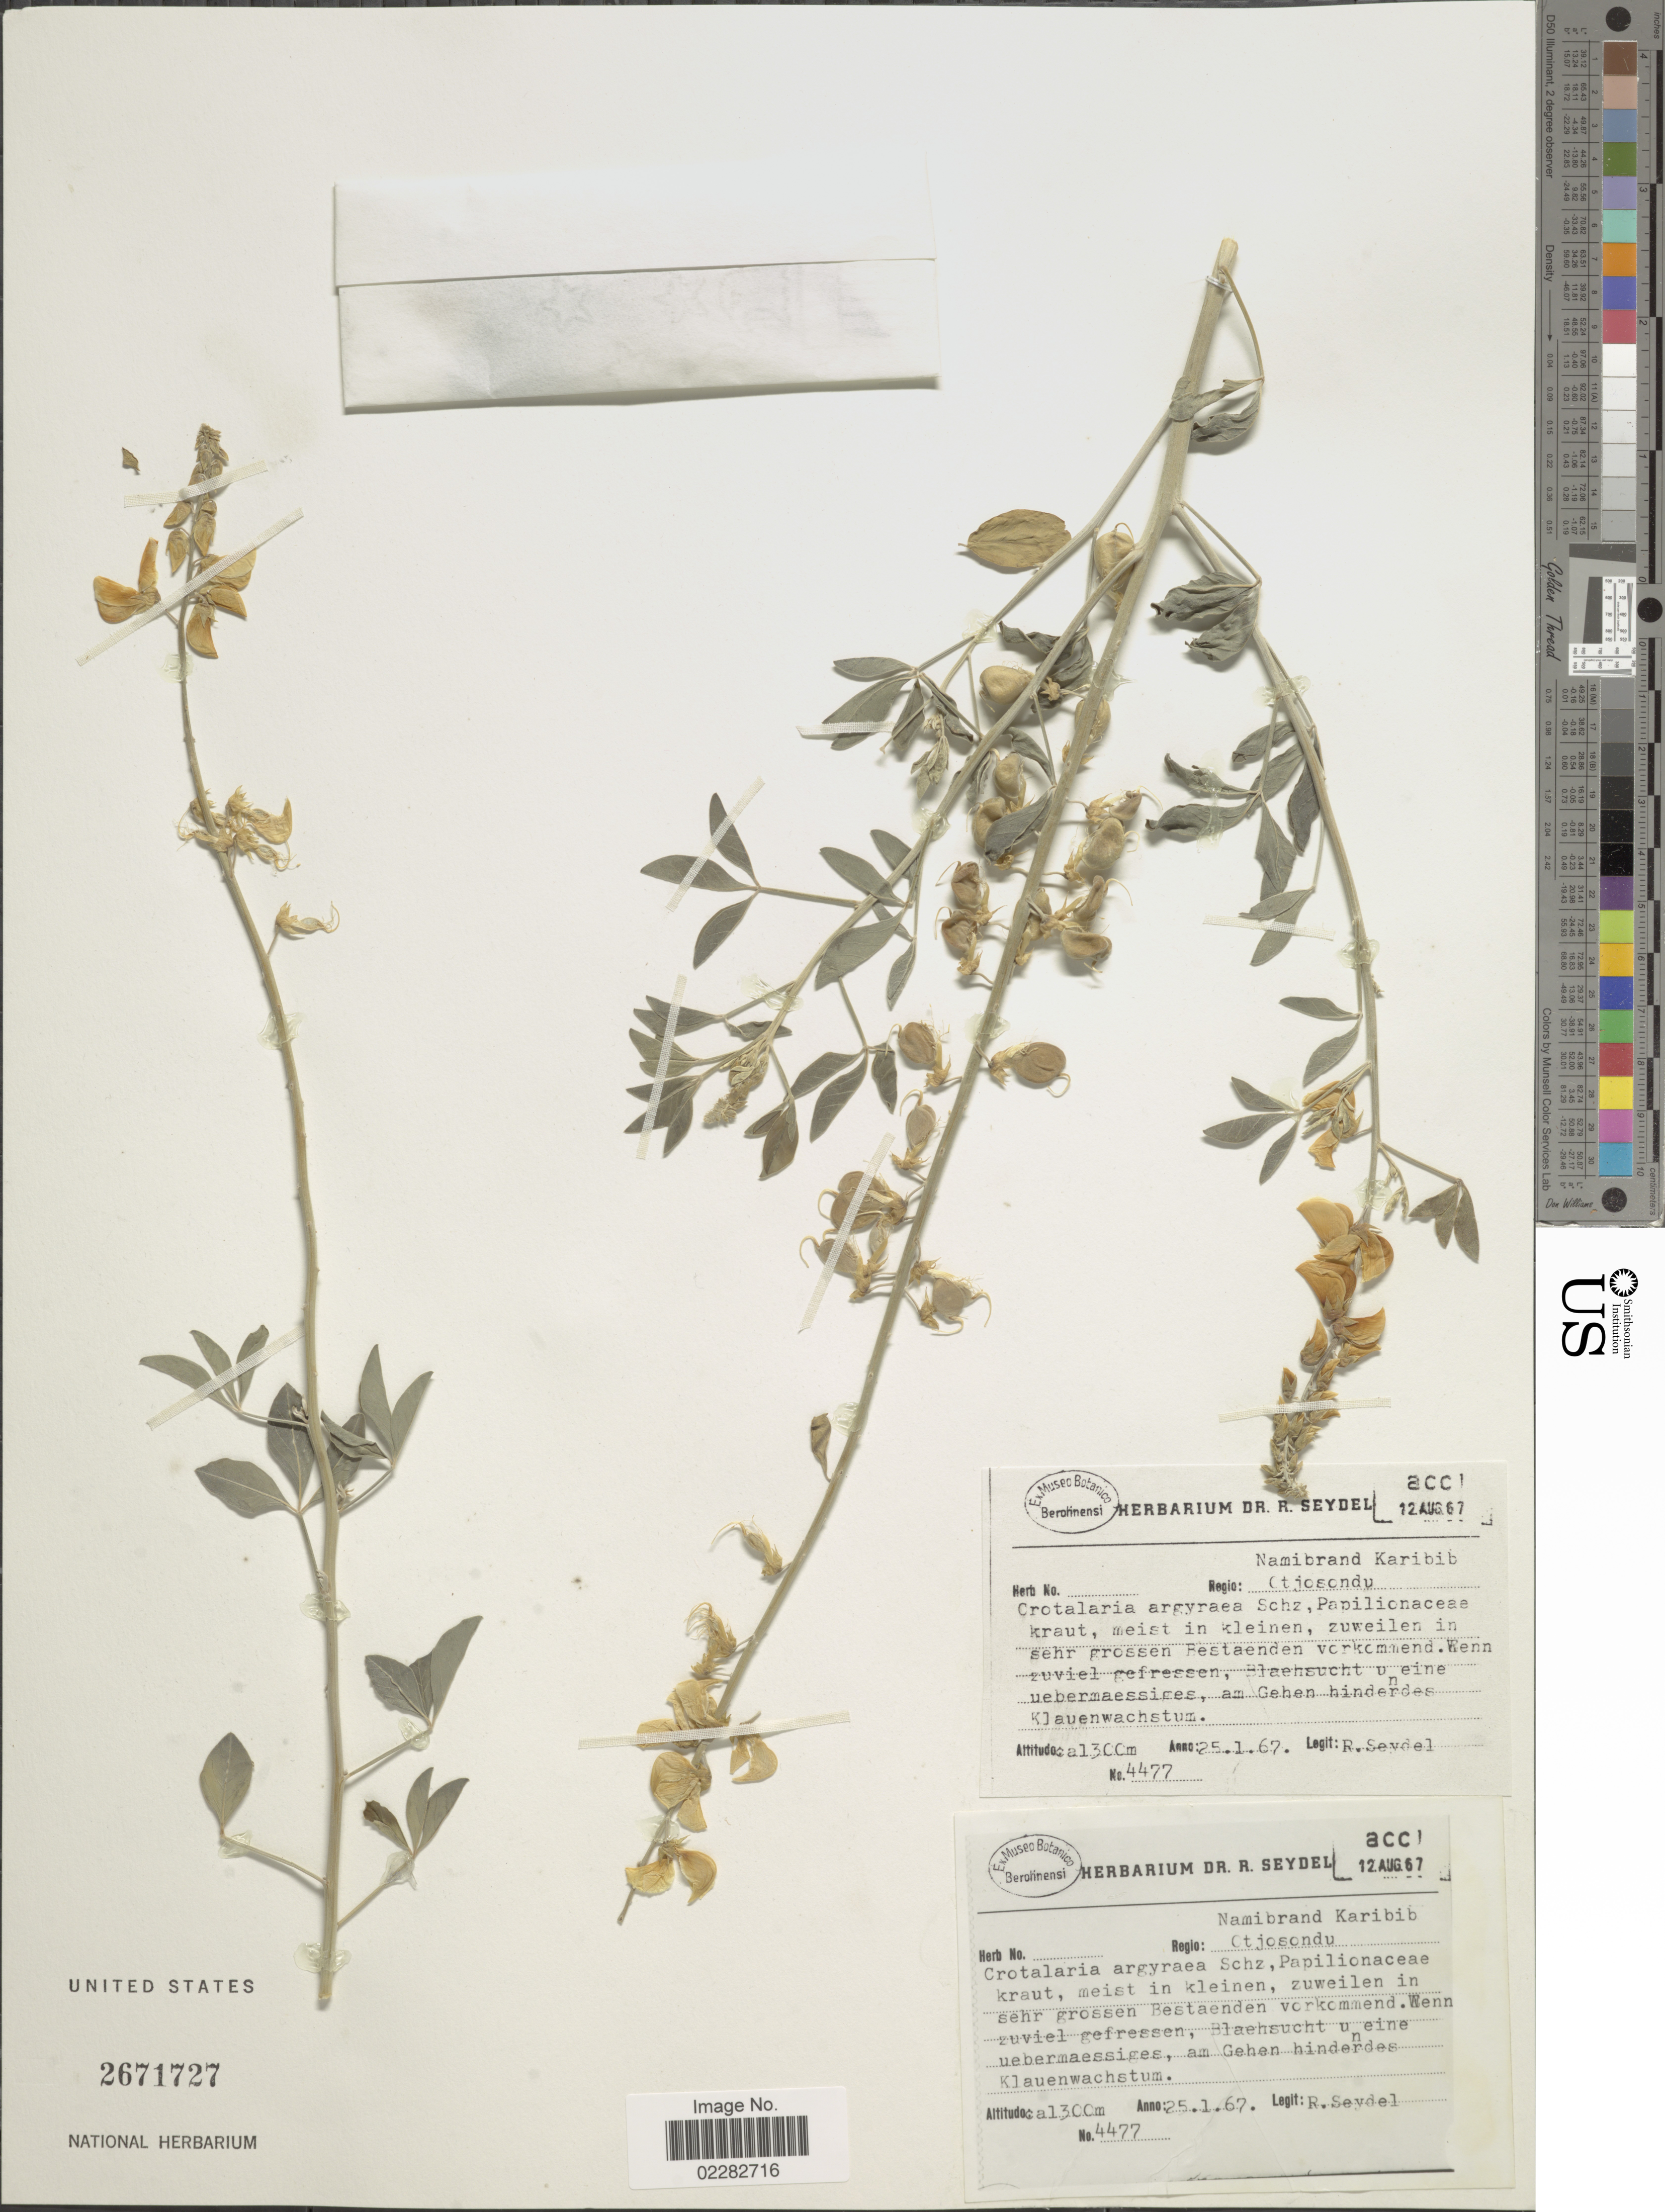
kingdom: Plantae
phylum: Tracheophyta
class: Magnoliopsida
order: Fabales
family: Fabaceae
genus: Crotalaria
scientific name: Crotalaria argyraea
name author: Franch.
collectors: R. Seydel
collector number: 4477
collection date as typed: Transcribed d/m/y: 25/1/67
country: Namibia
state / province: Otjozondjupa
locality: Namibrand Karibib, Regio: Otjosondu.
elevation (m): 1300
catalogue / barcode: US 2671727